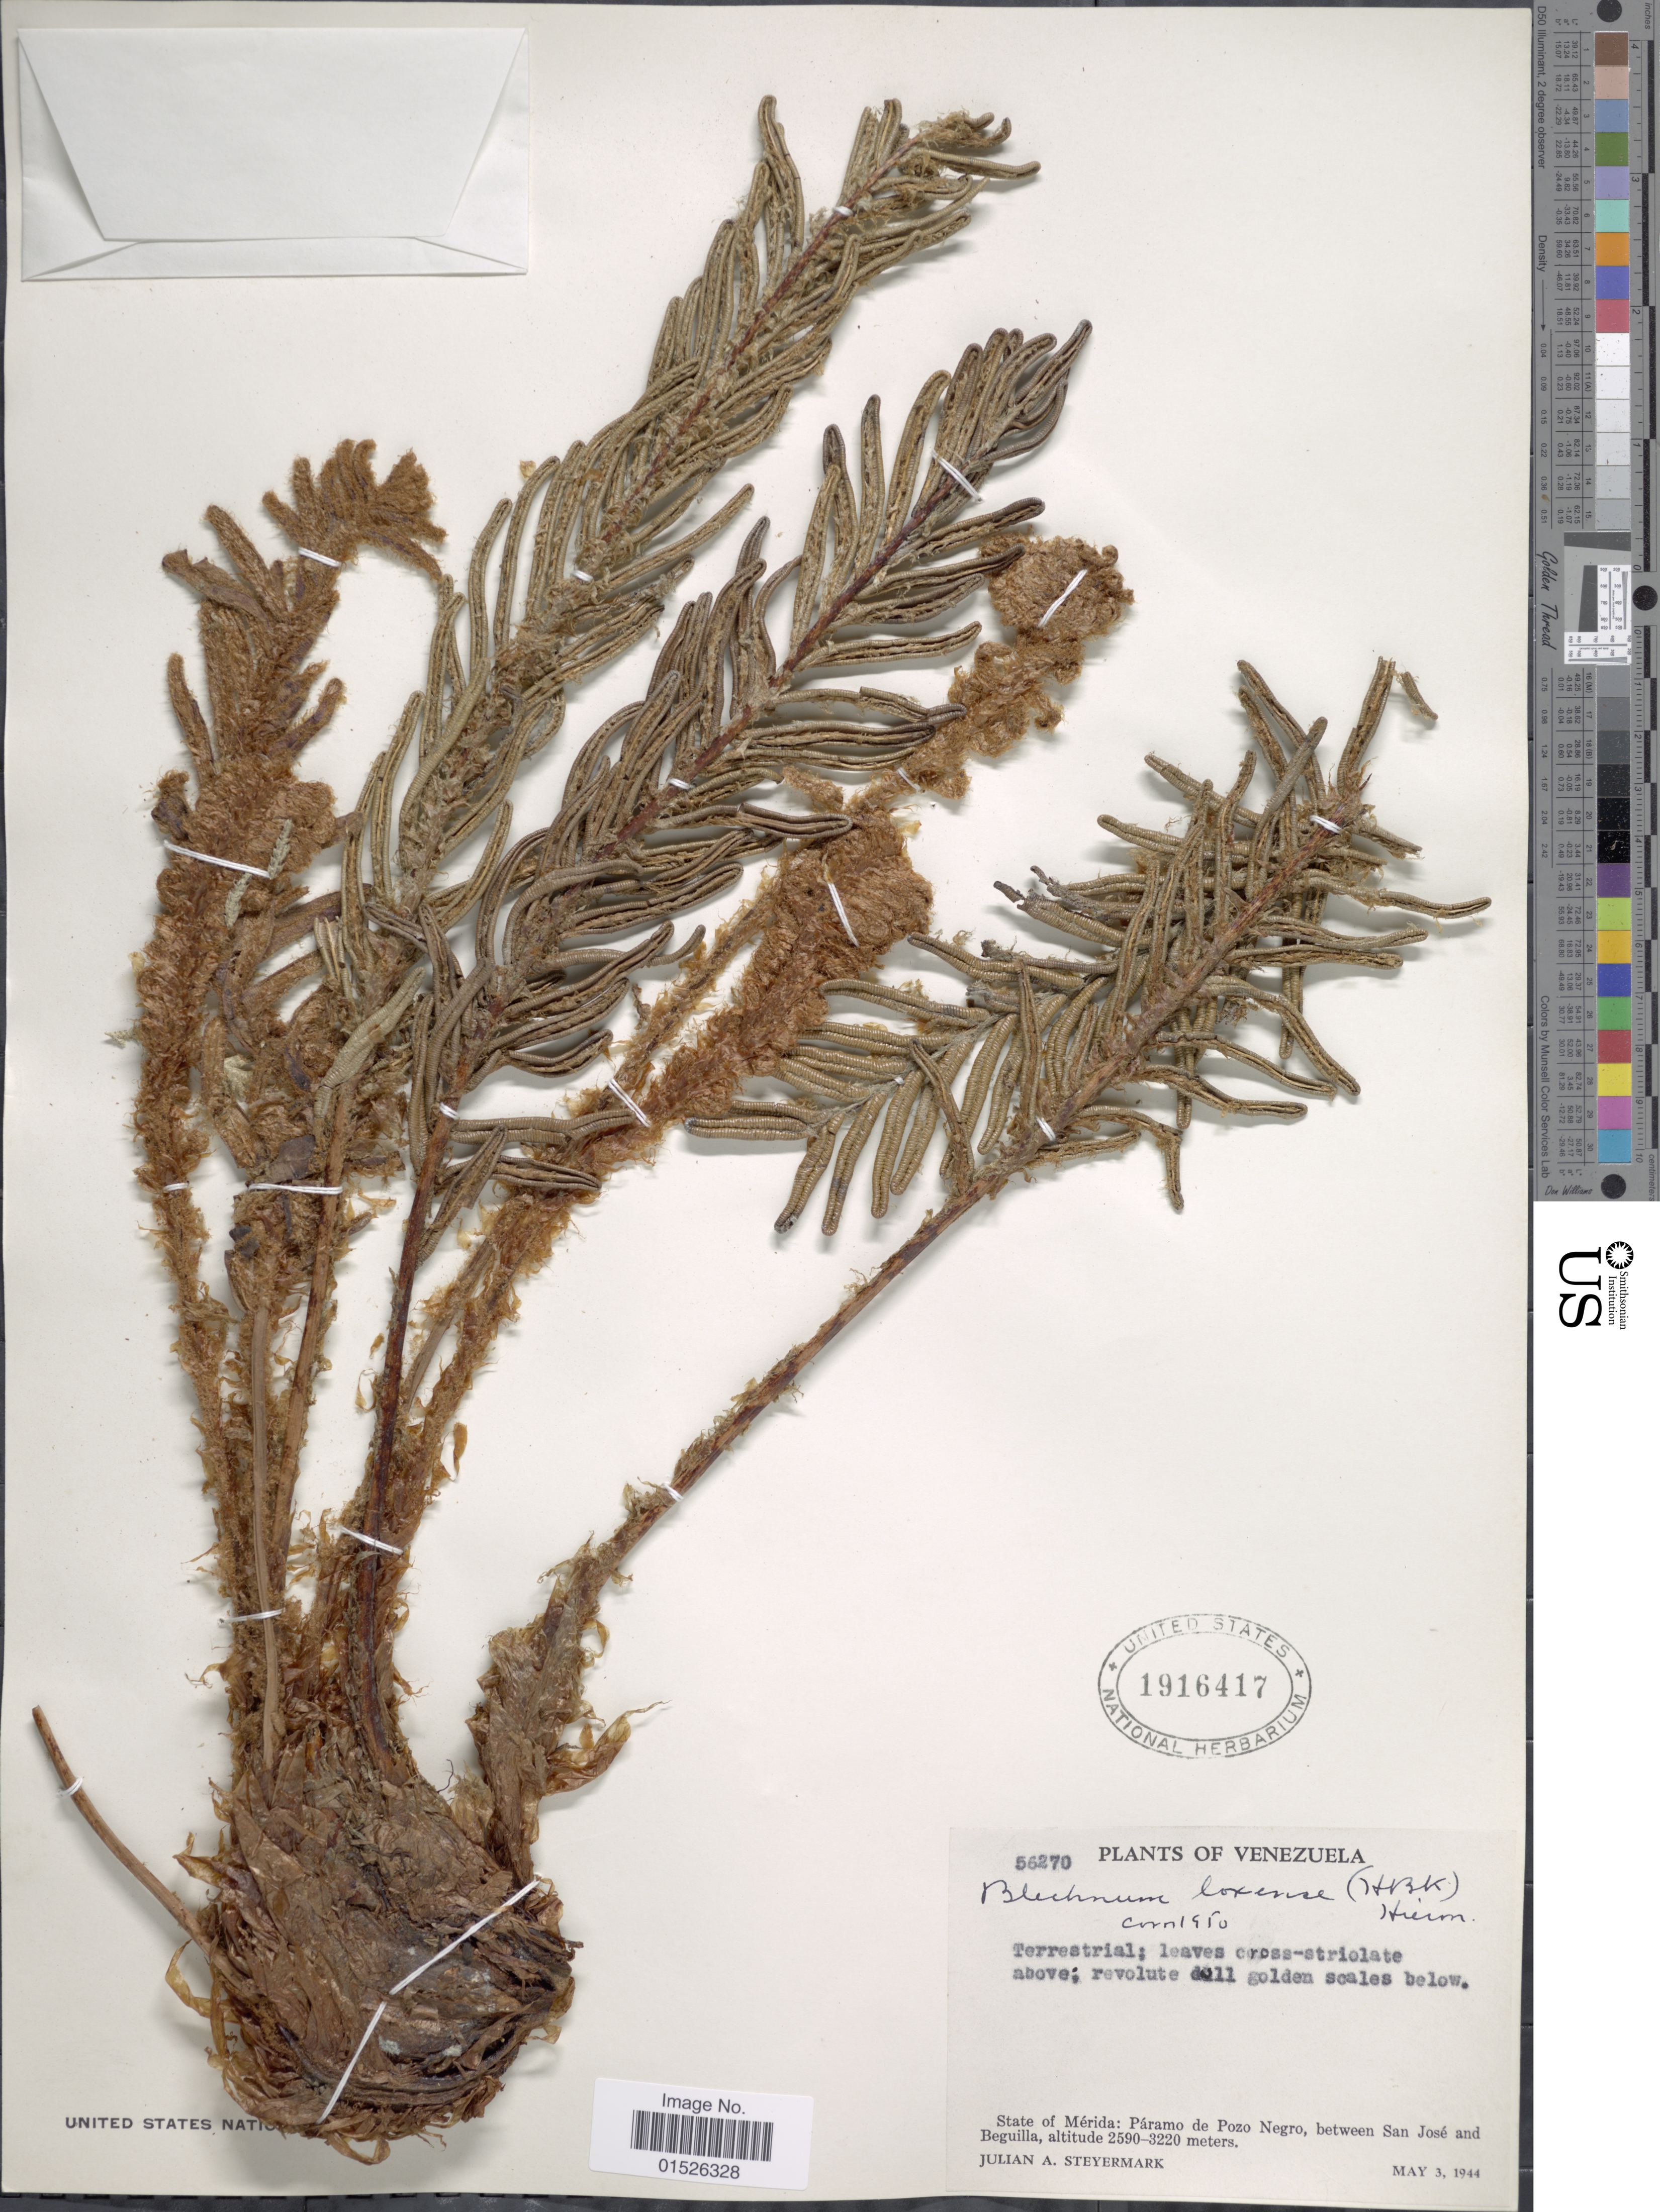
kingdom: Plantae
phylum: Tracheophyta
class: Polypodiopsida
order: Polypodiales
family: Blechnaceae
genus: Blechnum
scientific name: Blechnum loxense var. loxense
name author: (Kunth) Hook. ex Salomon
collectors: J. Steyermark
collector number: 56270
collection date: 1944-05-03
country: Venezuela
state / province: Mérida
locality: Venzuela, State of Merida: Param de Pozo Negro, between San Jose and Beguilla.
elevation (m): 2590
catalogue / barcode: US 1916417